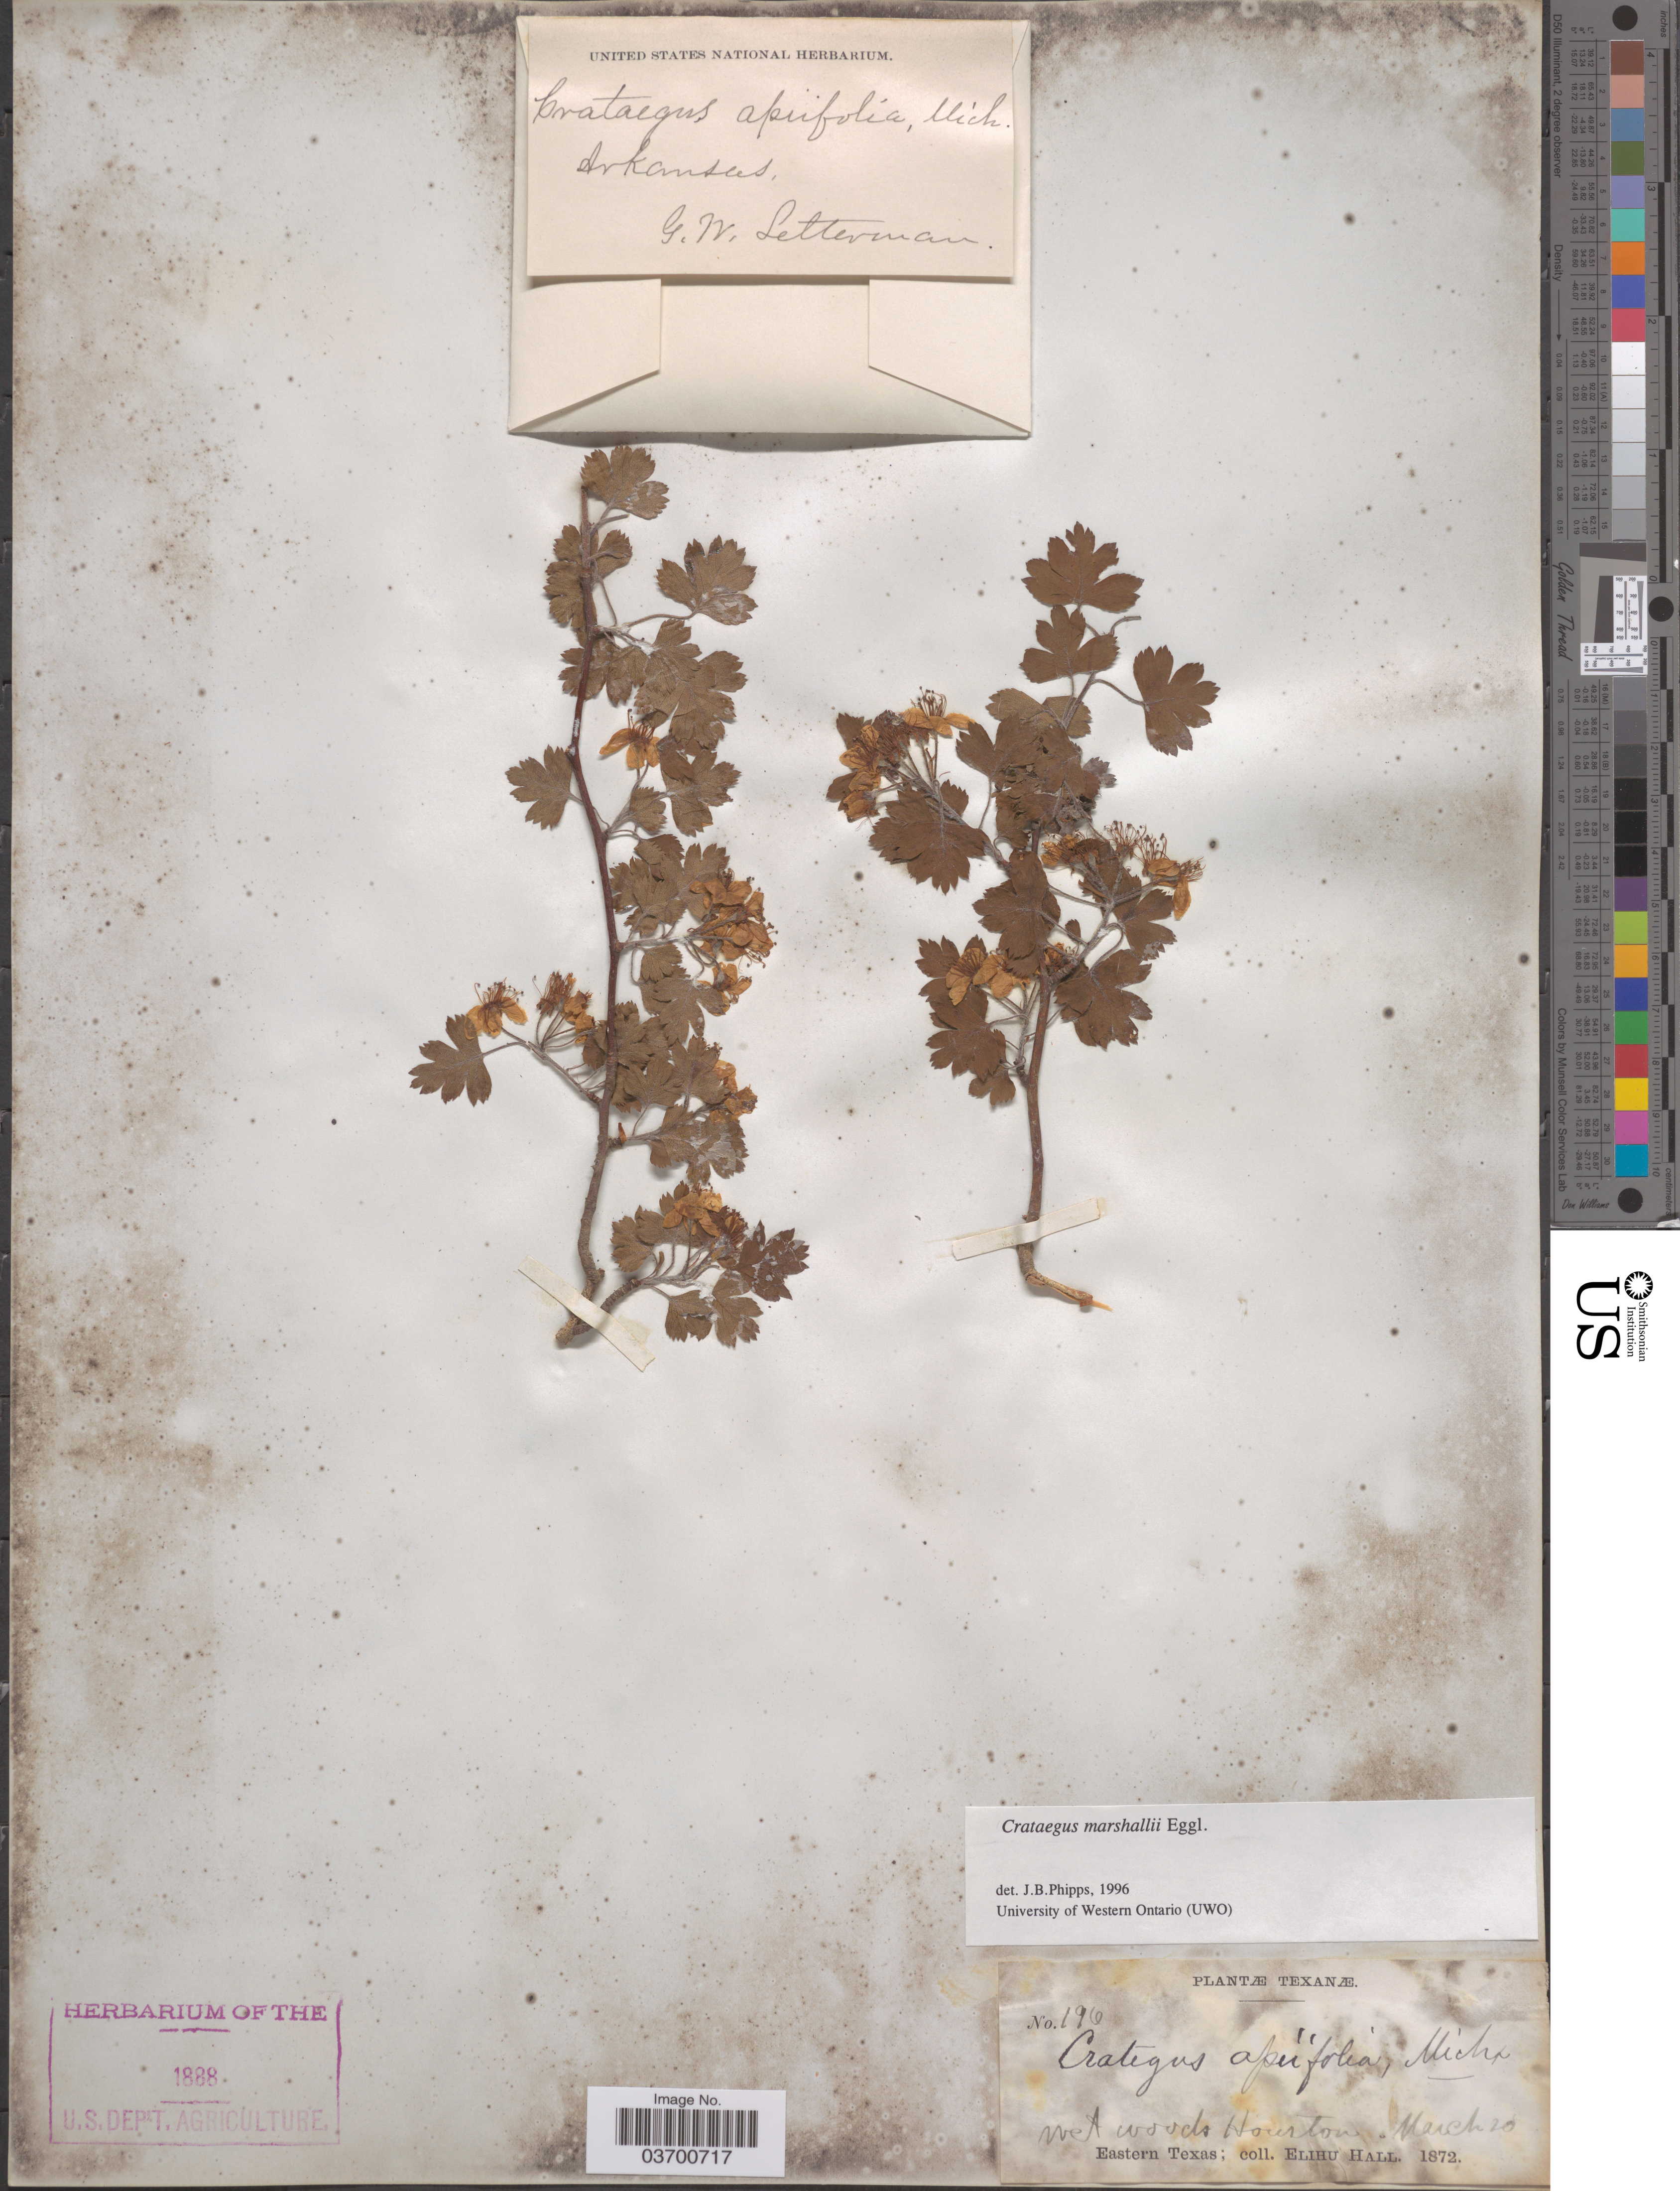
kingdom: Plantae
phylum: Tracheophyta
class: Magnoliopsida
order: Rosales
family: Rosaceae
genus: Crataegus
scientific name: Crataegus marshallii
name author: Eggl.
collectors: G. W. Letterman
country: United States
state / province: Arkansas